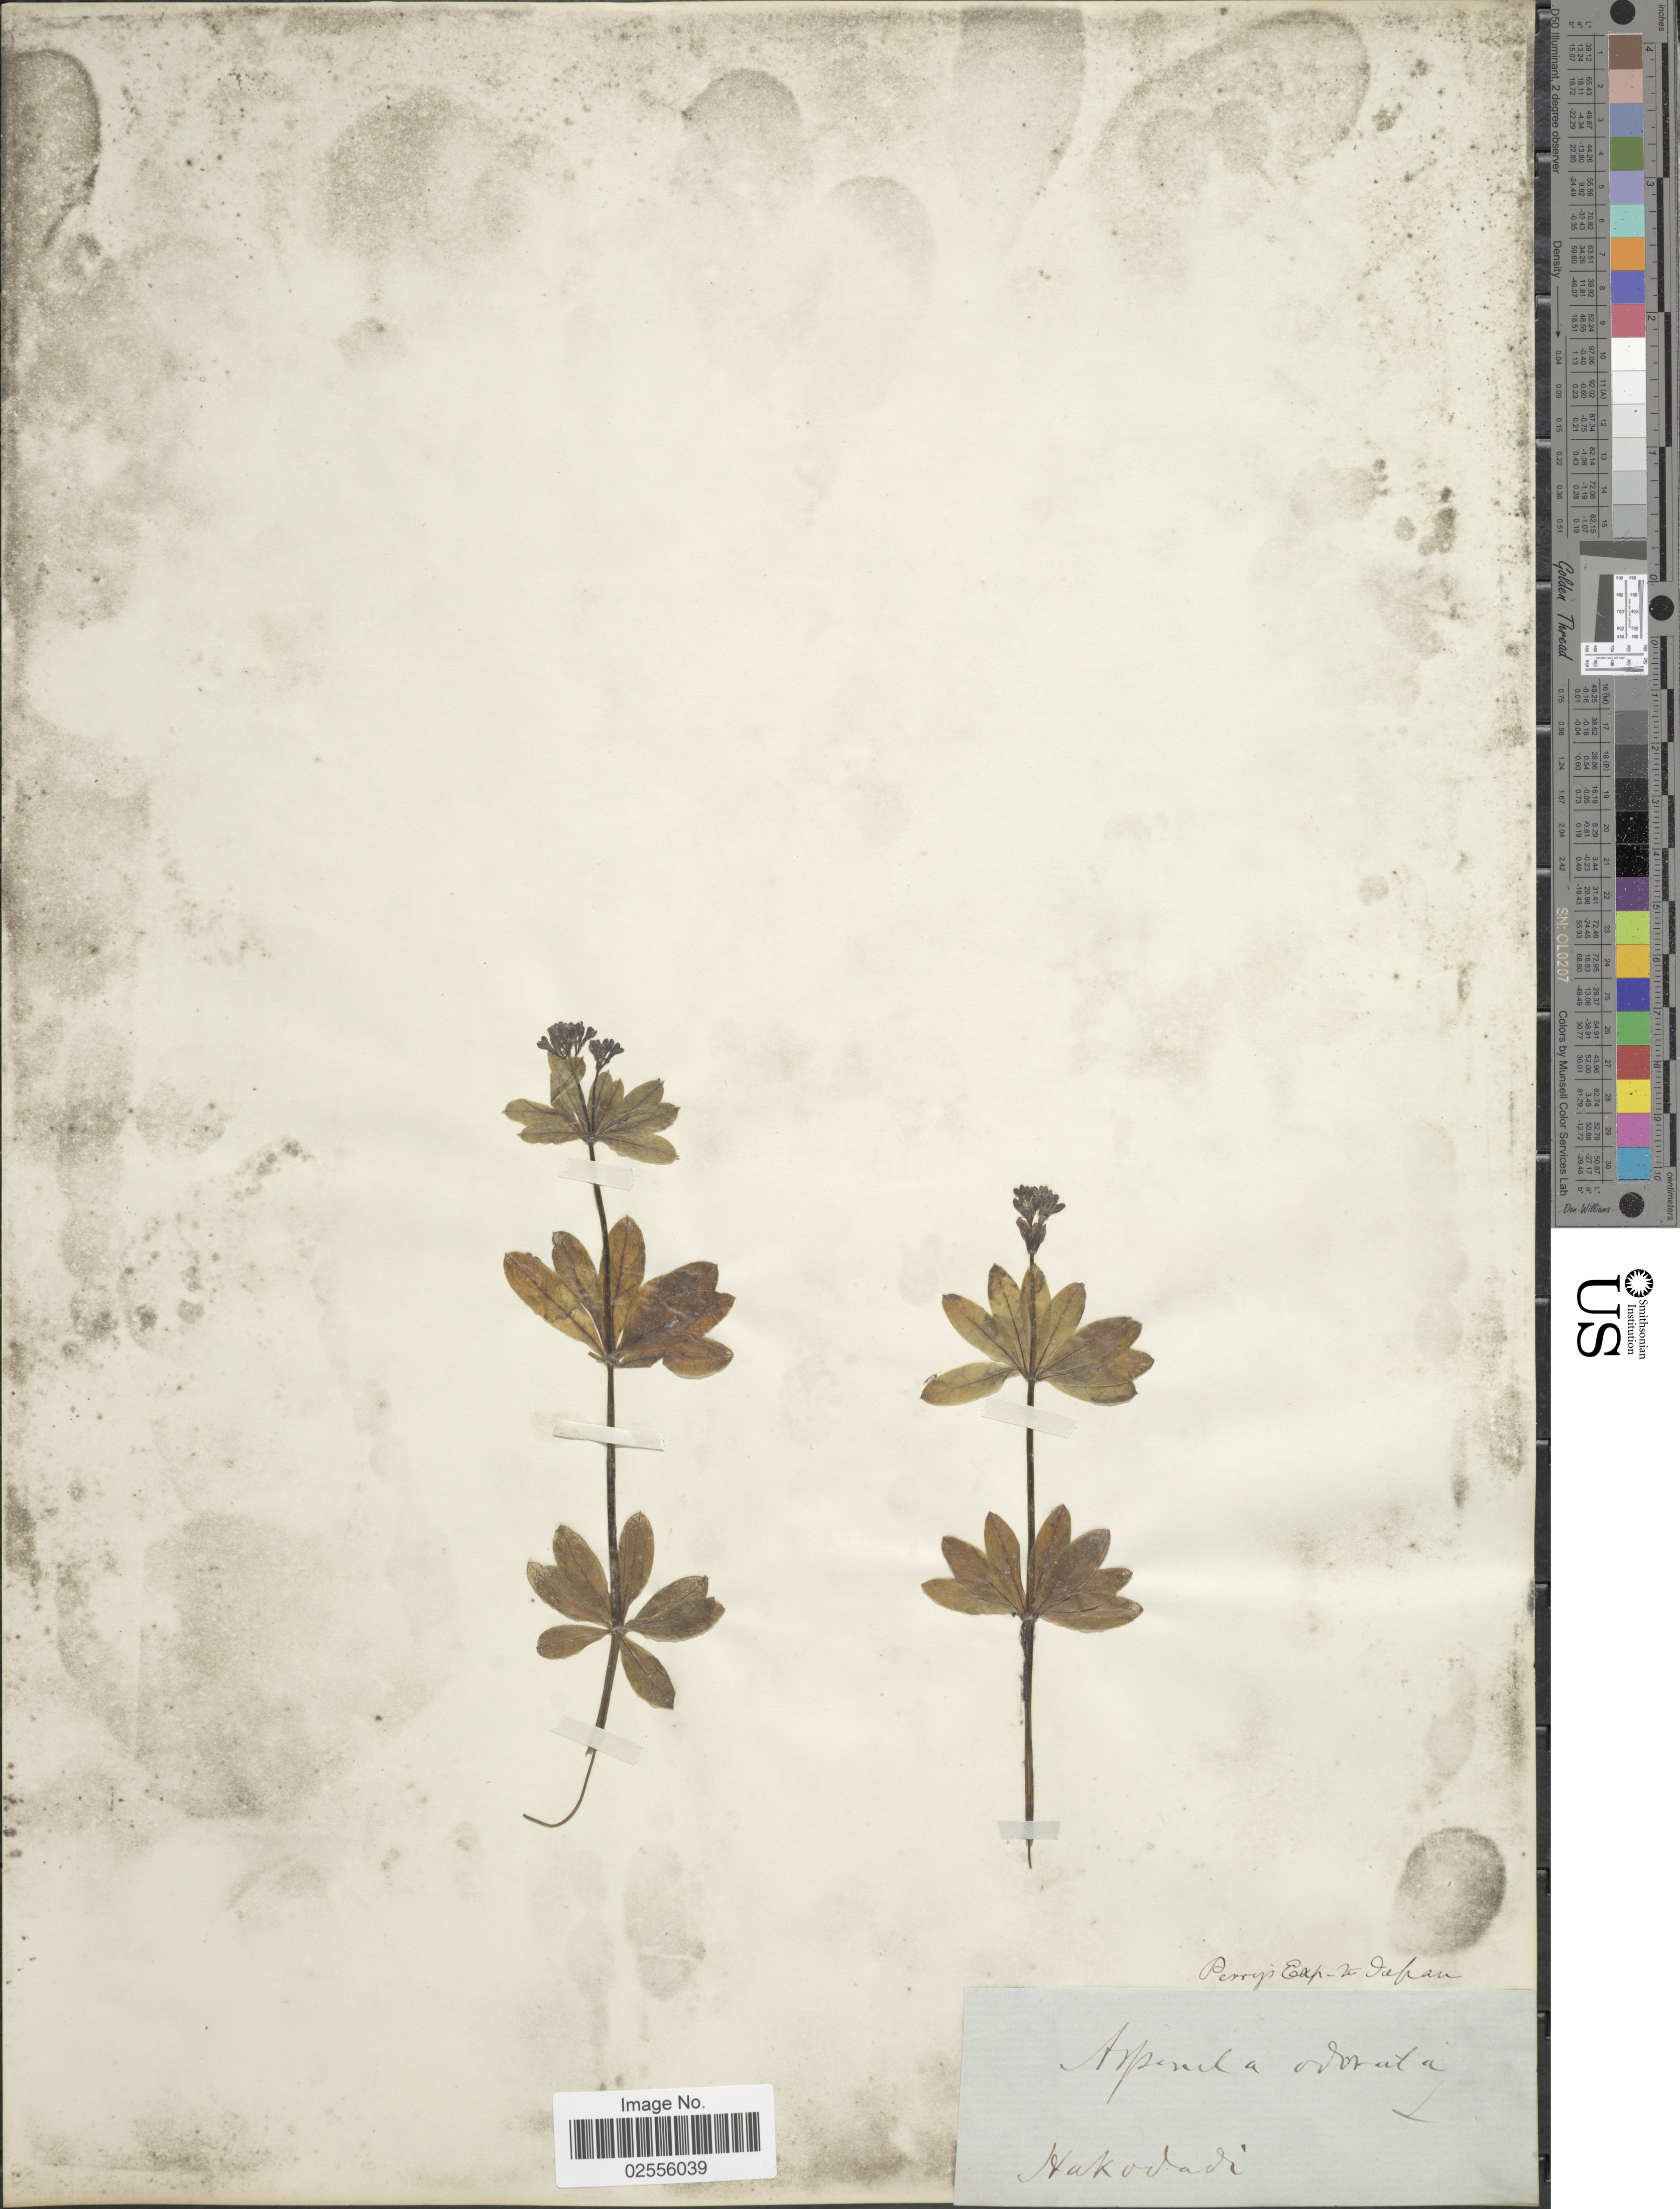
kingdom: Plantae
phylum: Tracheophyta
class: Magnoliopsida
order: Gentianales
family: Rubiaceae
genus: Asperula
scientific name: Asperula odorata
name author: L.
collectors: Perry Exped.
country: Japan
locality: Hakodadi.